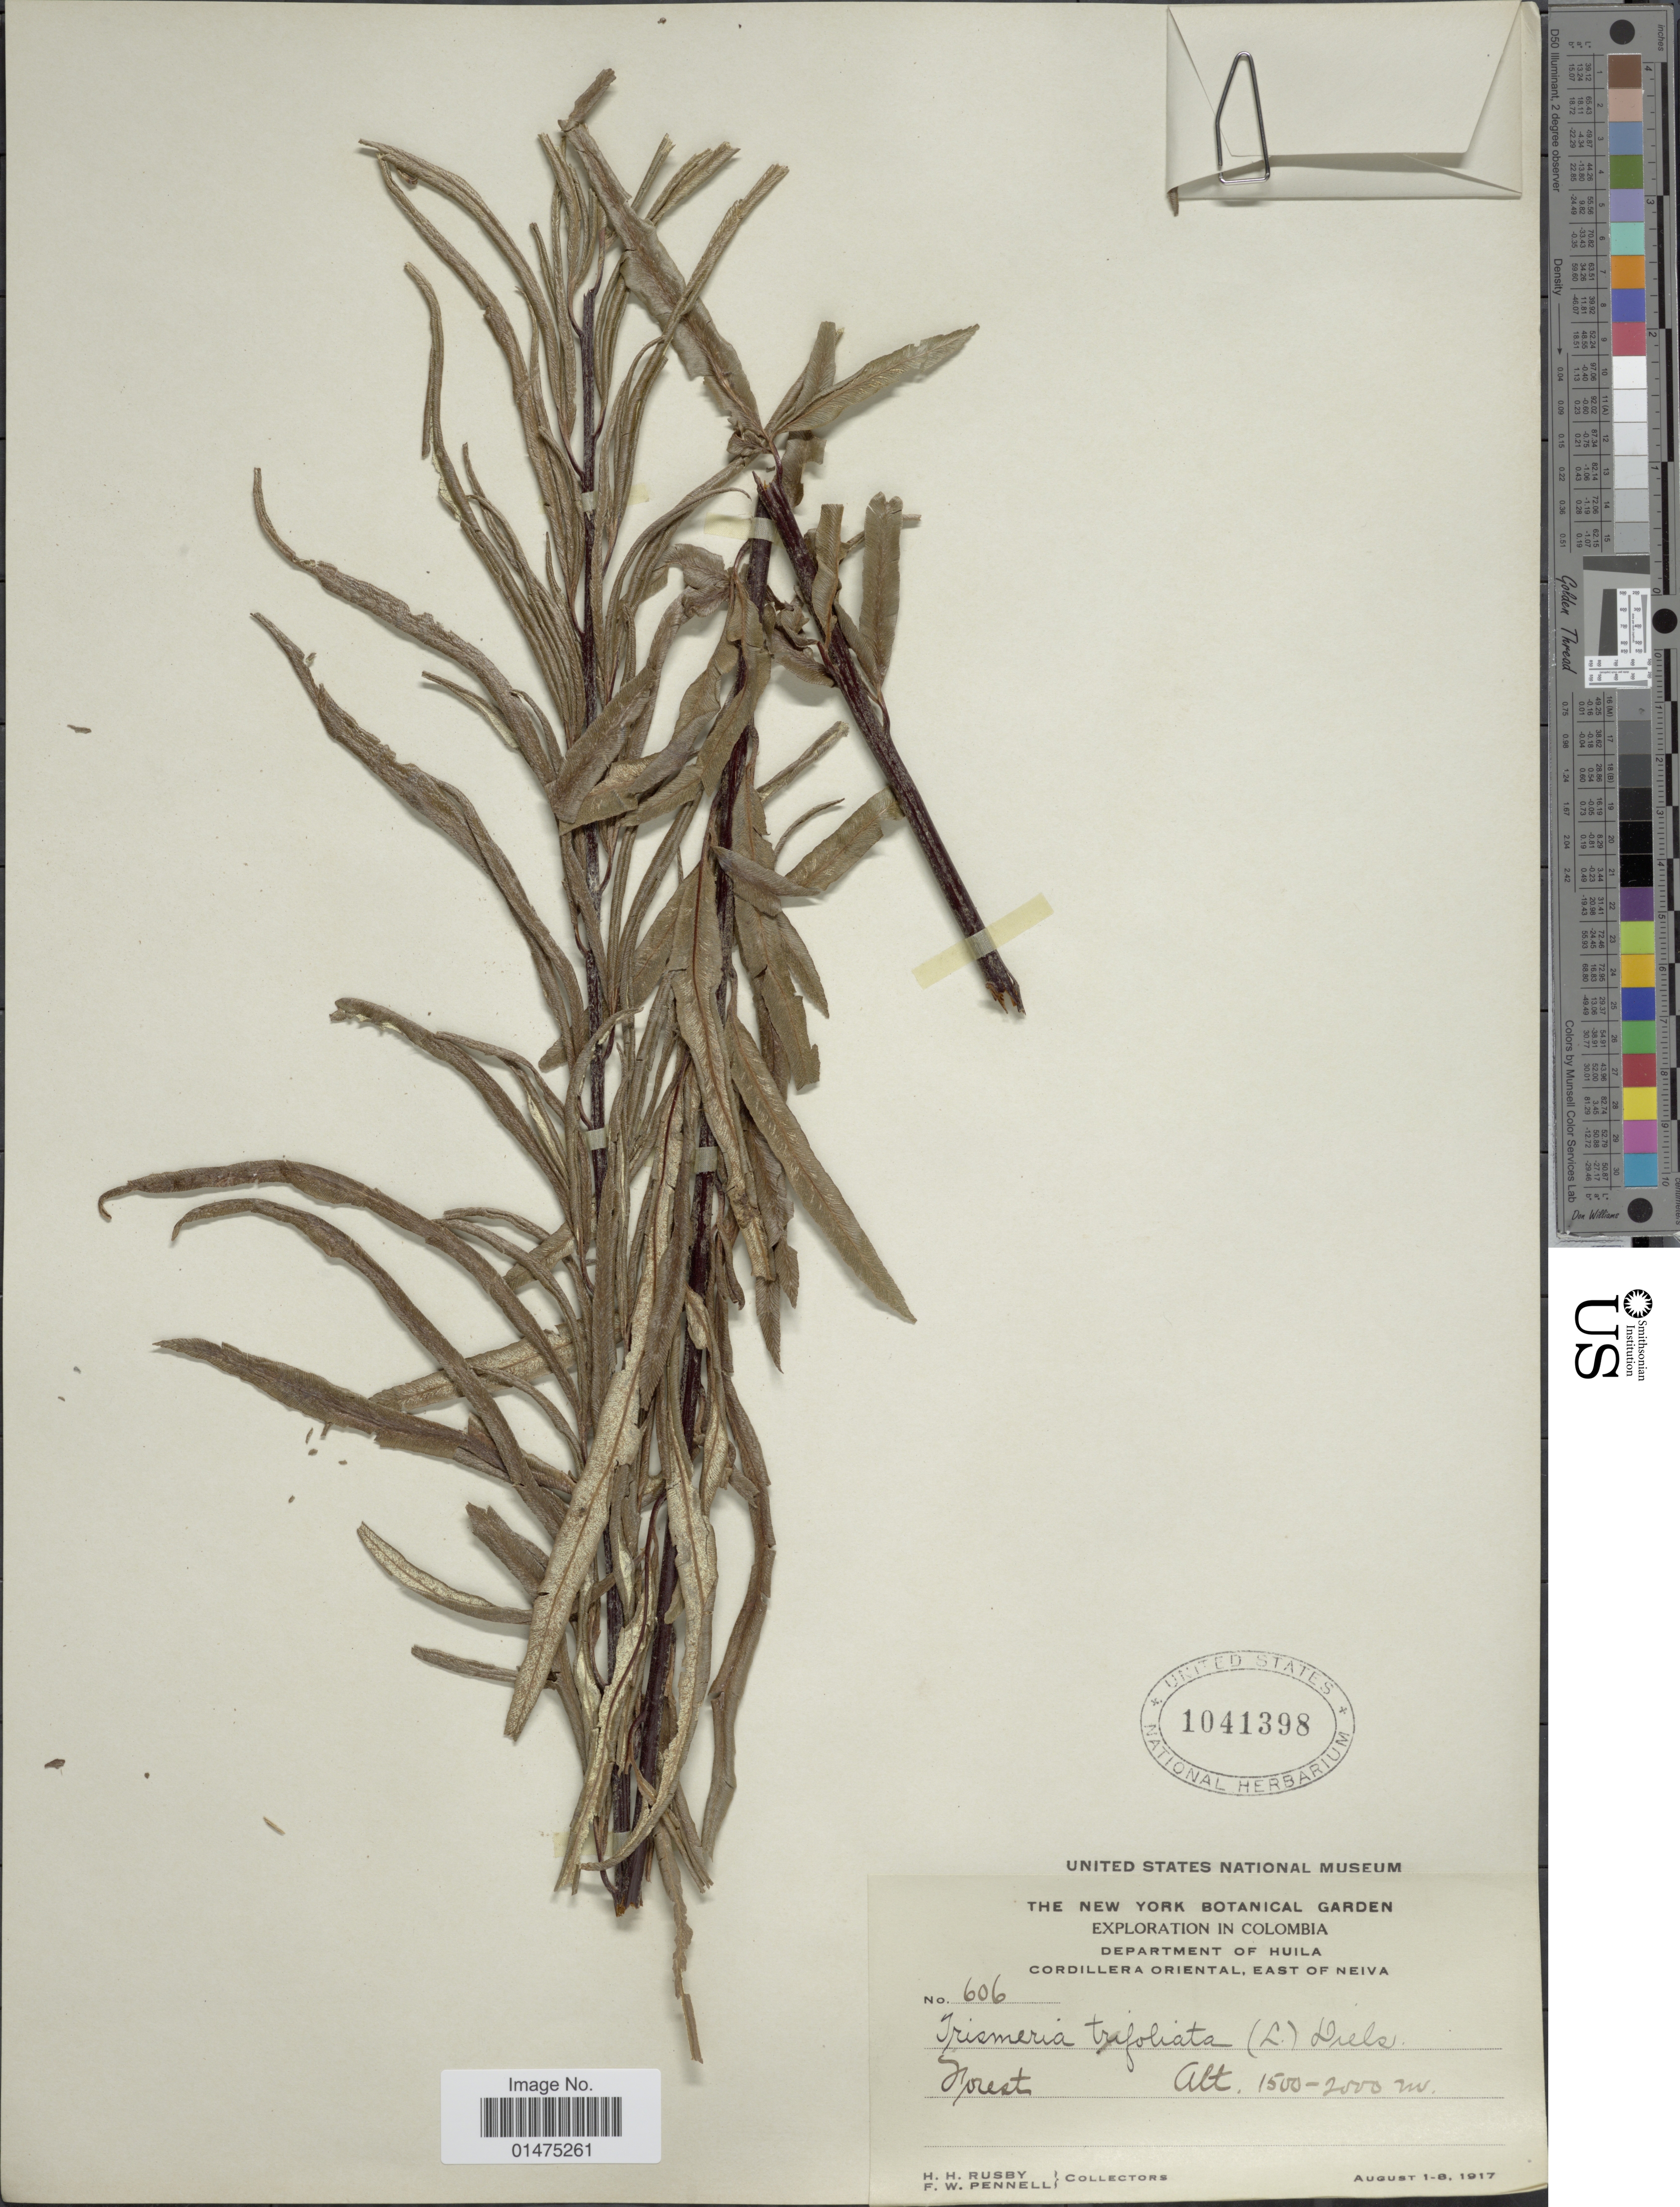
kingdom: Plantae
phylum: Tracheophyta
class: Polypodiopsida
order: Polypodiales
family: Pteridaceae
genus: Pityrogramma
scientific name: Pityrogramma trifoliata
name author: (L.) R.M. Tryon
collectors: H. H. Rusby & F. W. Pennell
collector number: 606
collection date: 1917-08-01/1917-08-08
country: Colombia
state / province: Huila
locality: Department Huila, Cordillera Oriental, East of Neiva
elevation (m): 1500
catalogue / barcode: US 1041398